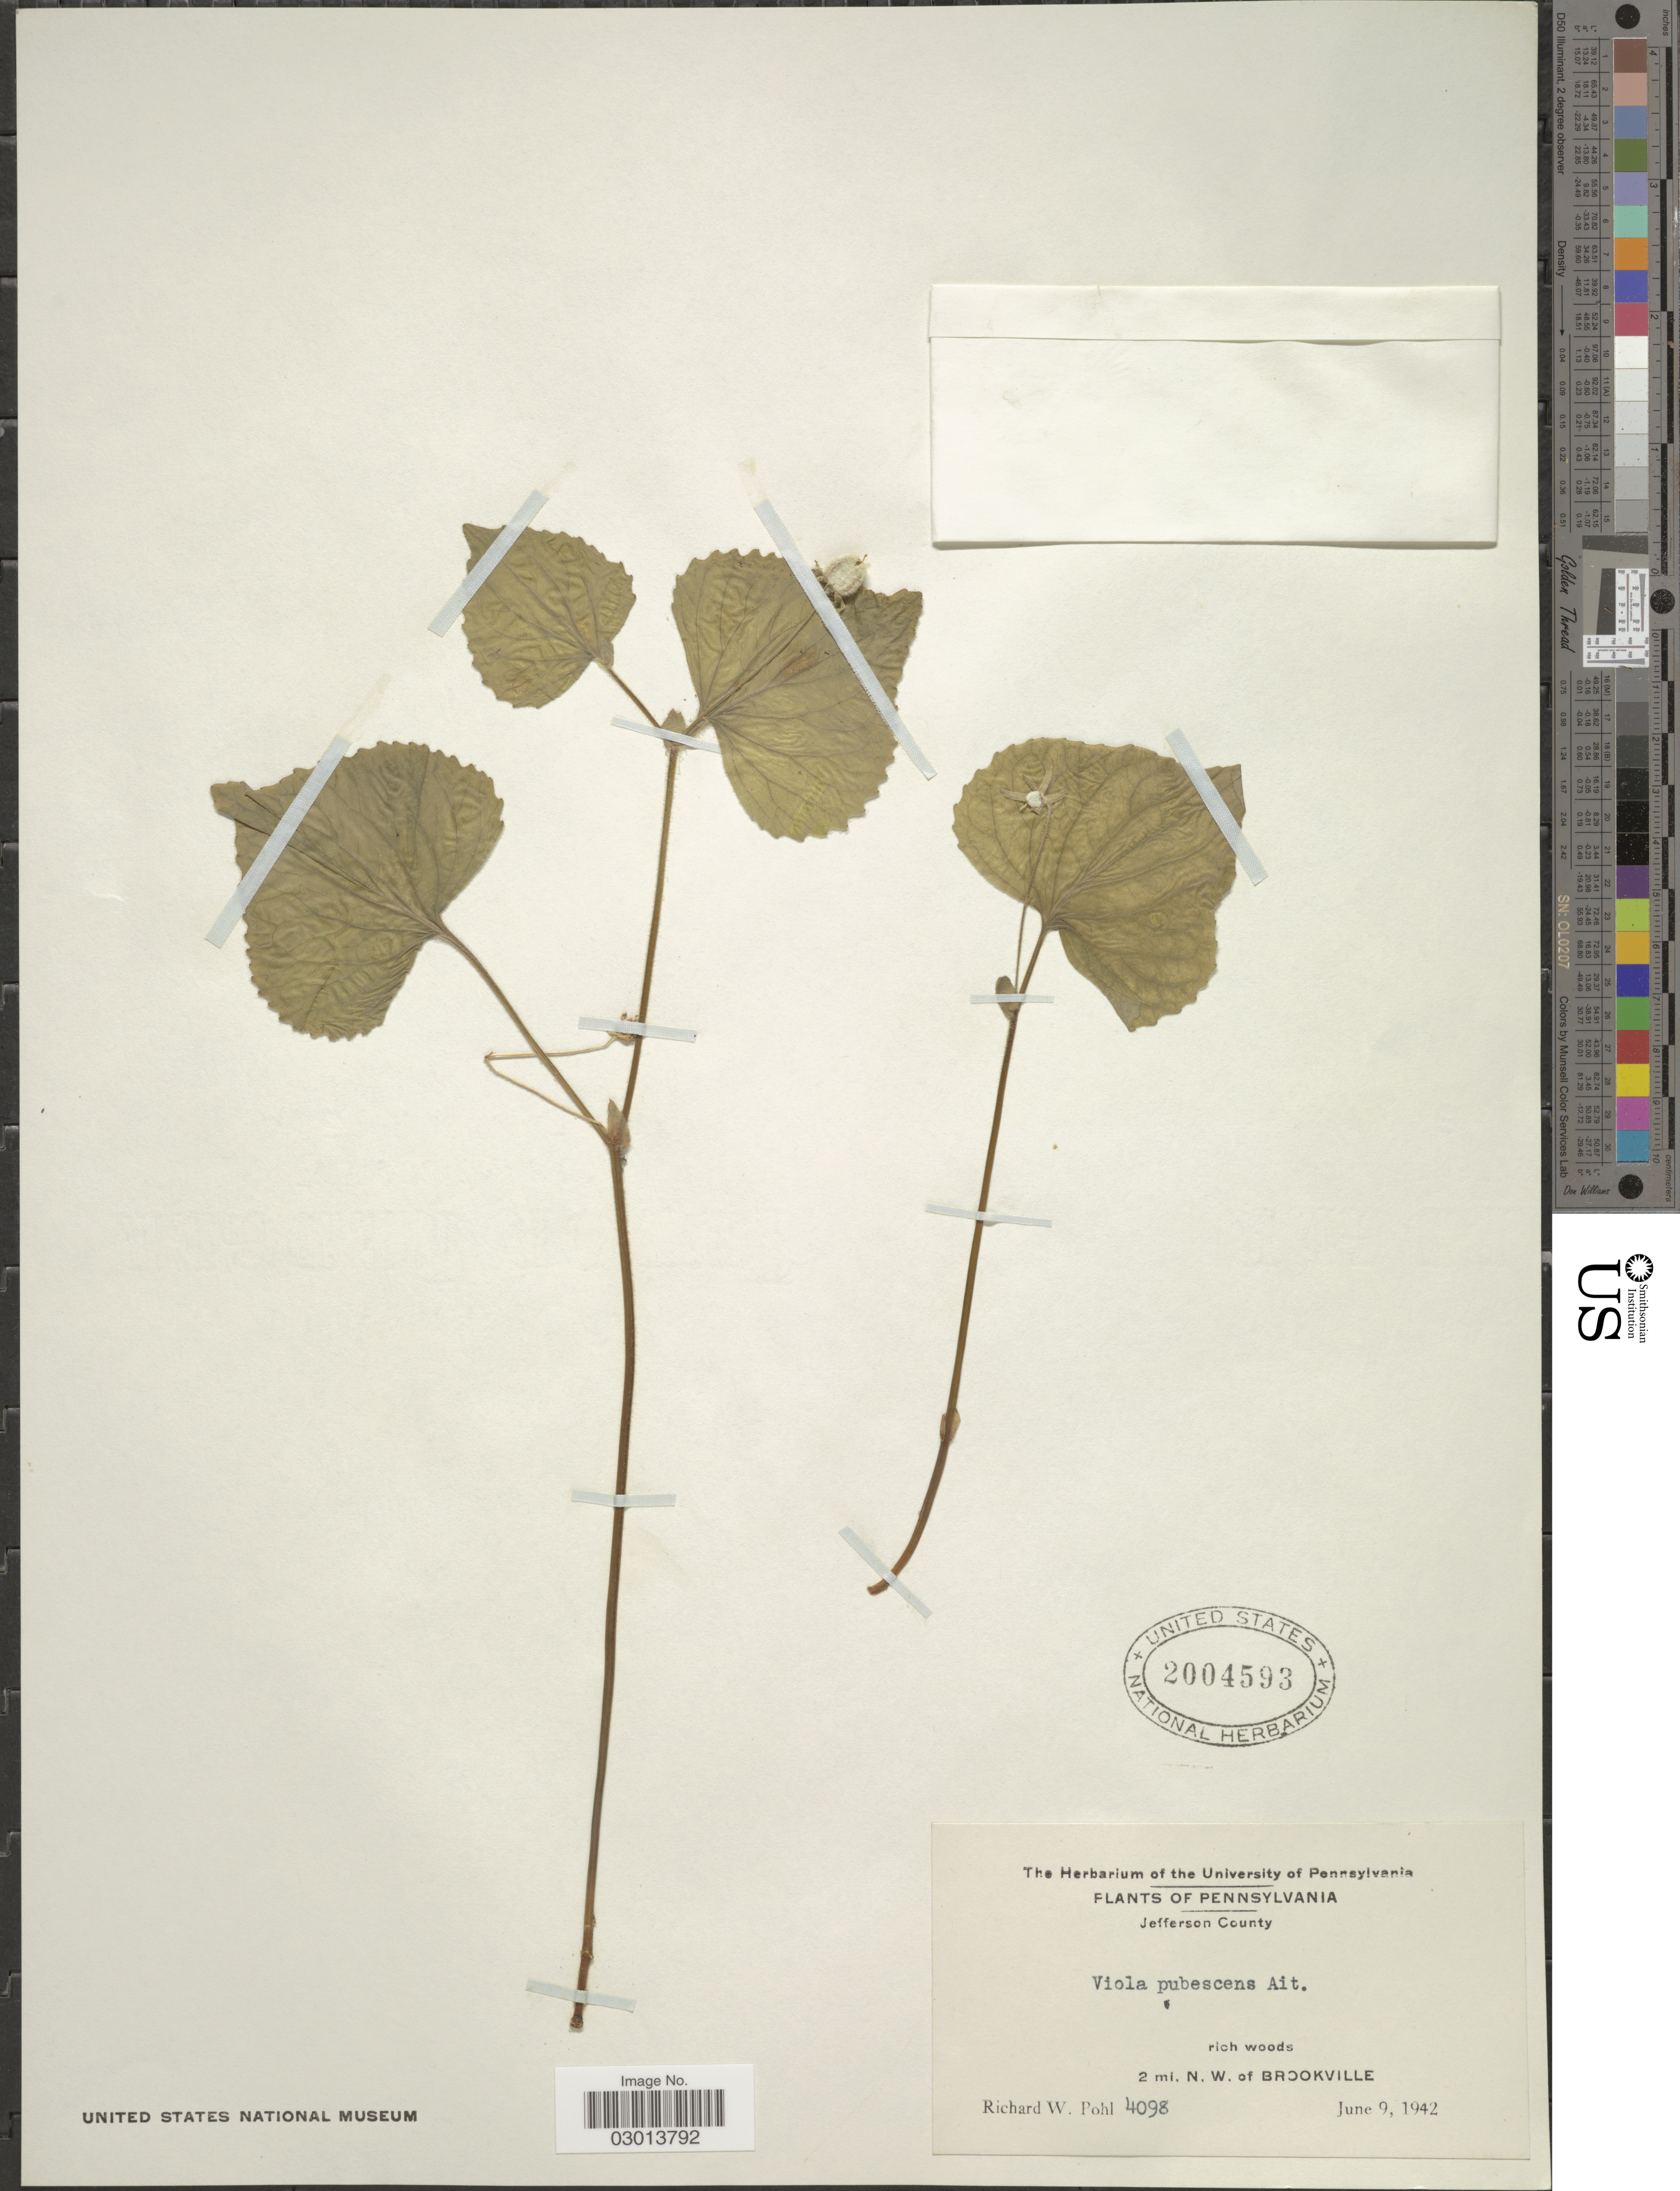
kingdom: Plantae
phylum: Tracheophyta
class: Magnoliopsida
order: Malpighiales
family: Violaceae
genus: Viola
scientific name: Viola pubescens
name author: Aiton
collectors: R. W. Pohl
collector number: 4098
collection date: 1942-06-09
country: United States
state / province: Pennsylvania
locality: Jefferson County, 2 mi. N.W. of Brookville.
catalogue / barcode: US 2004593